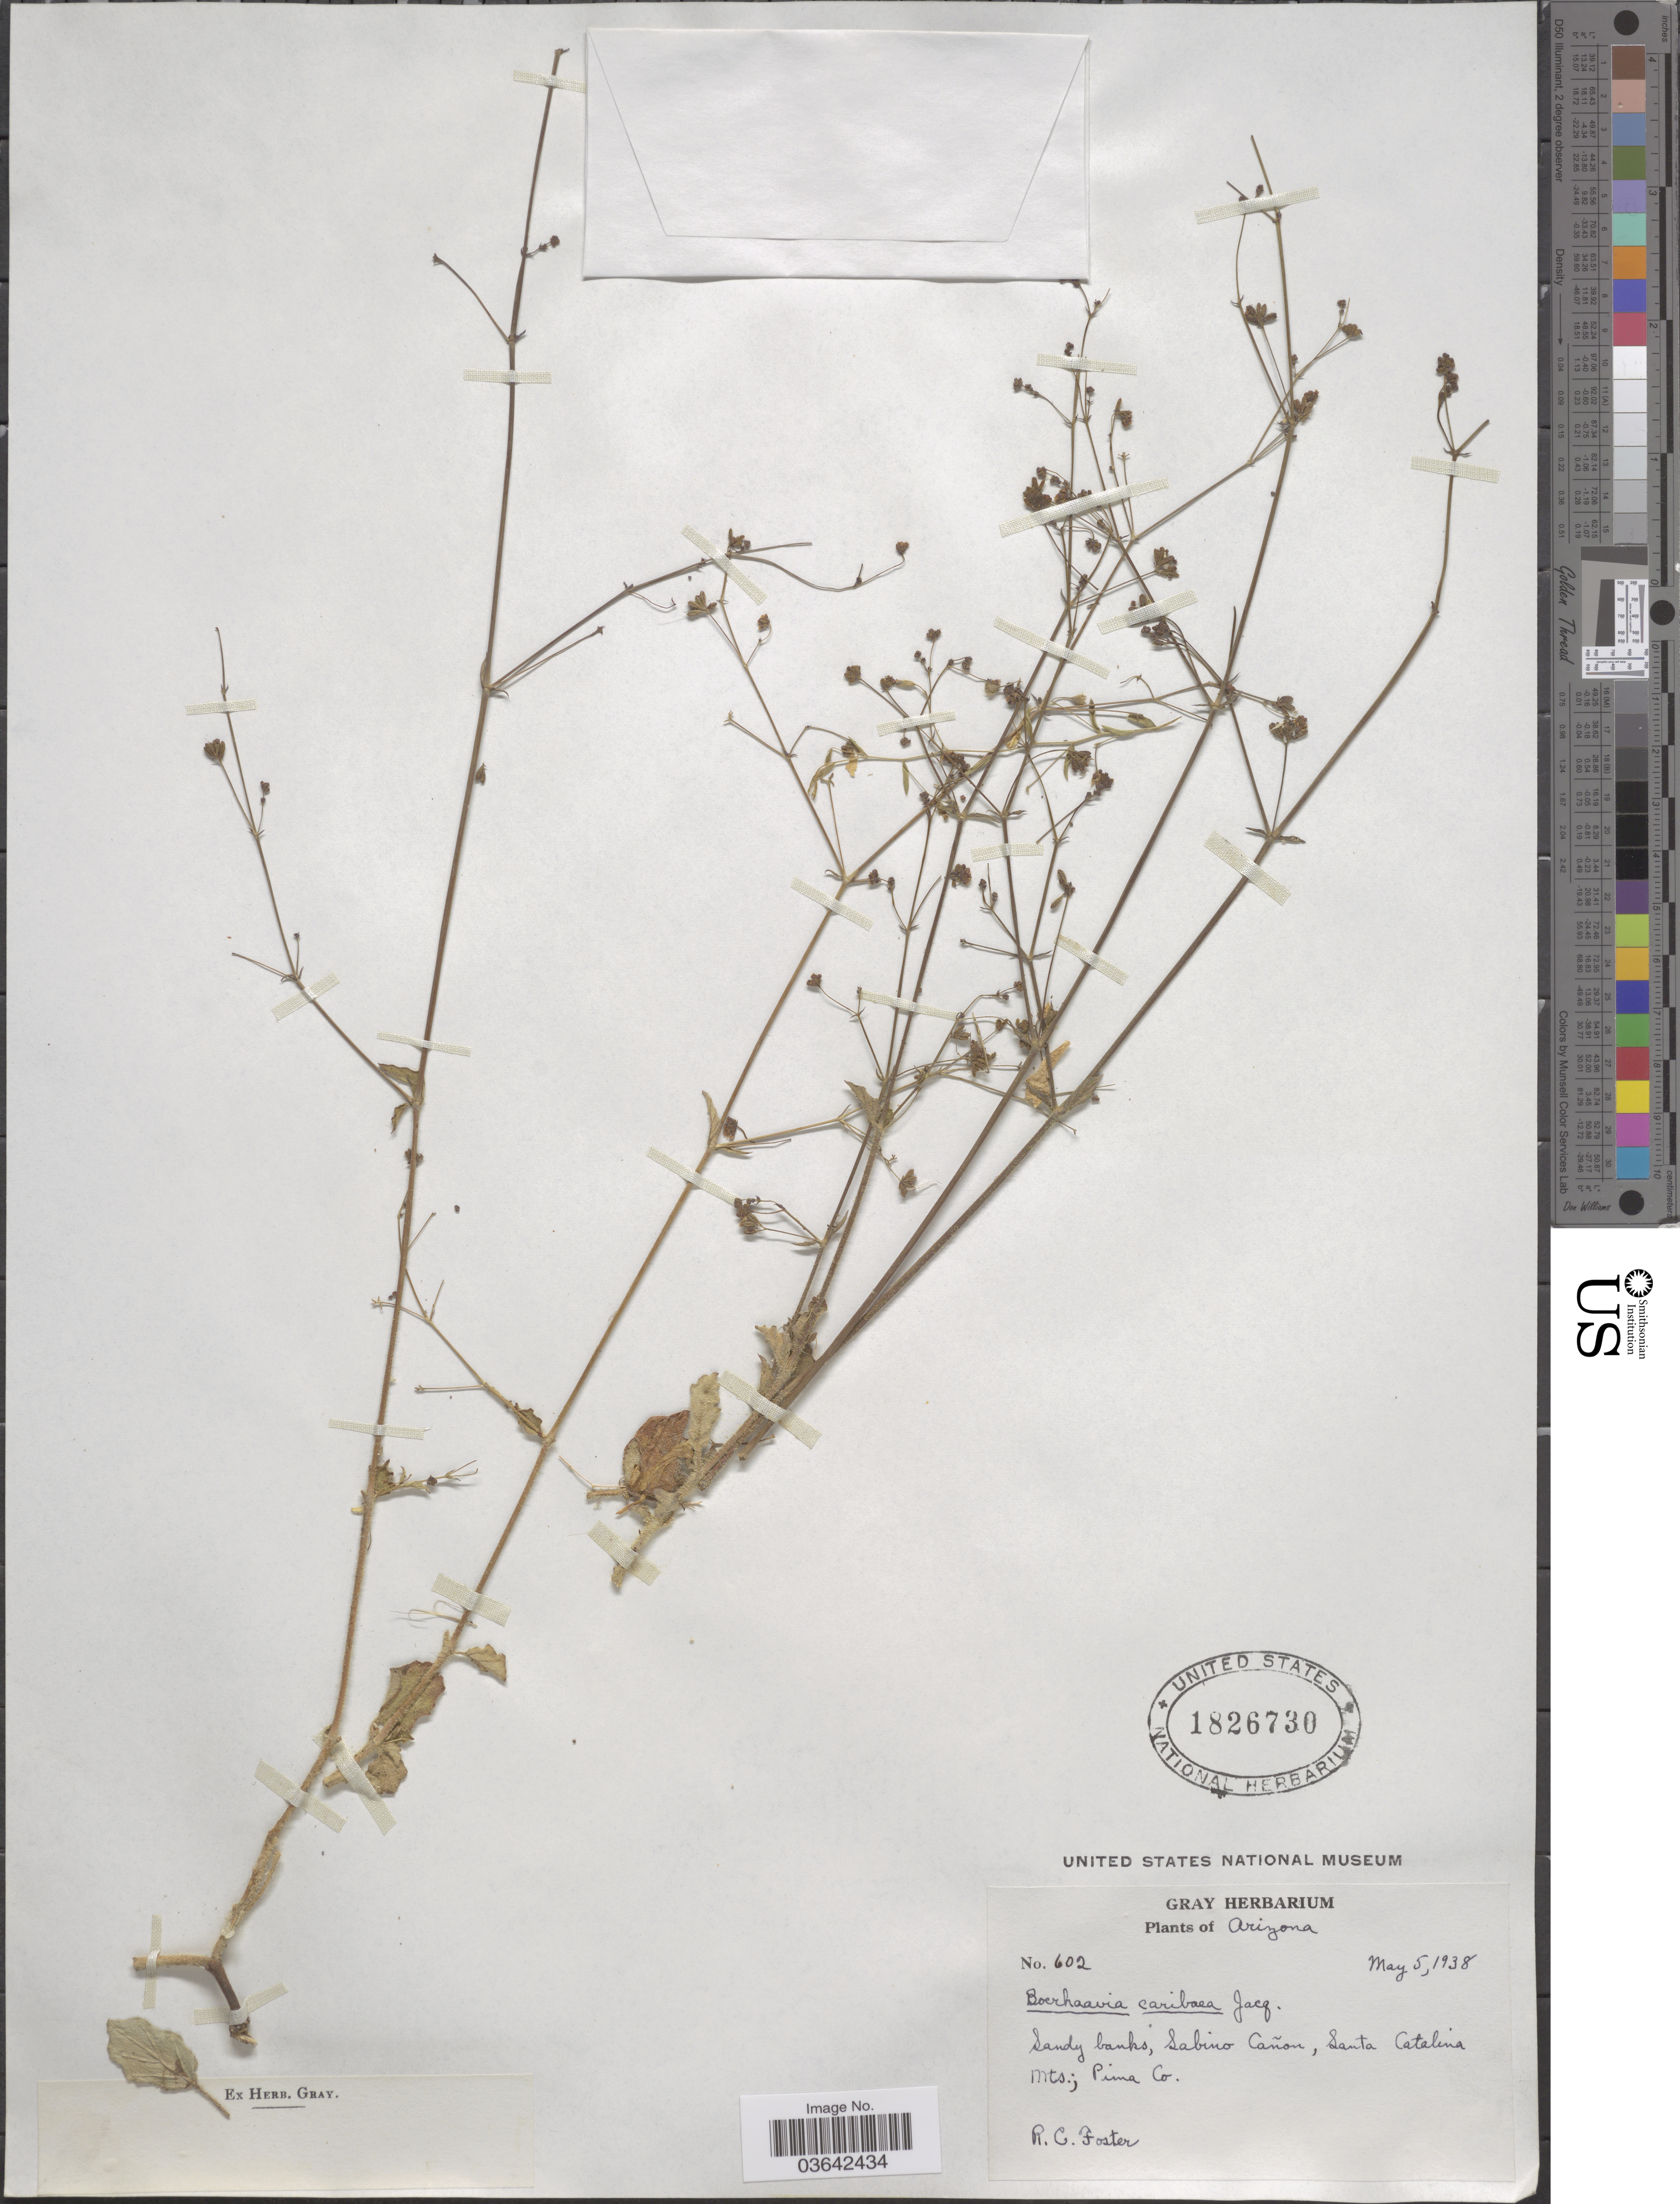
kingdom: Plantae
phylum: Tracheophyta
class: Magnoliopsida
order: Caryophyllales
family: Nyctaginaceae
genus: Boerhavia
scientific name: Boerhavia coccinea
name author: Mill.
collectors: R. C. Foster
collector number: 602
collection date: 1938-05-05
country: United States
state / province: Arizona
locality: Sandy banks, Sabino Cañon, Santa Catalina Mts.; Pima County.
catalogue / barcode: US 1826730